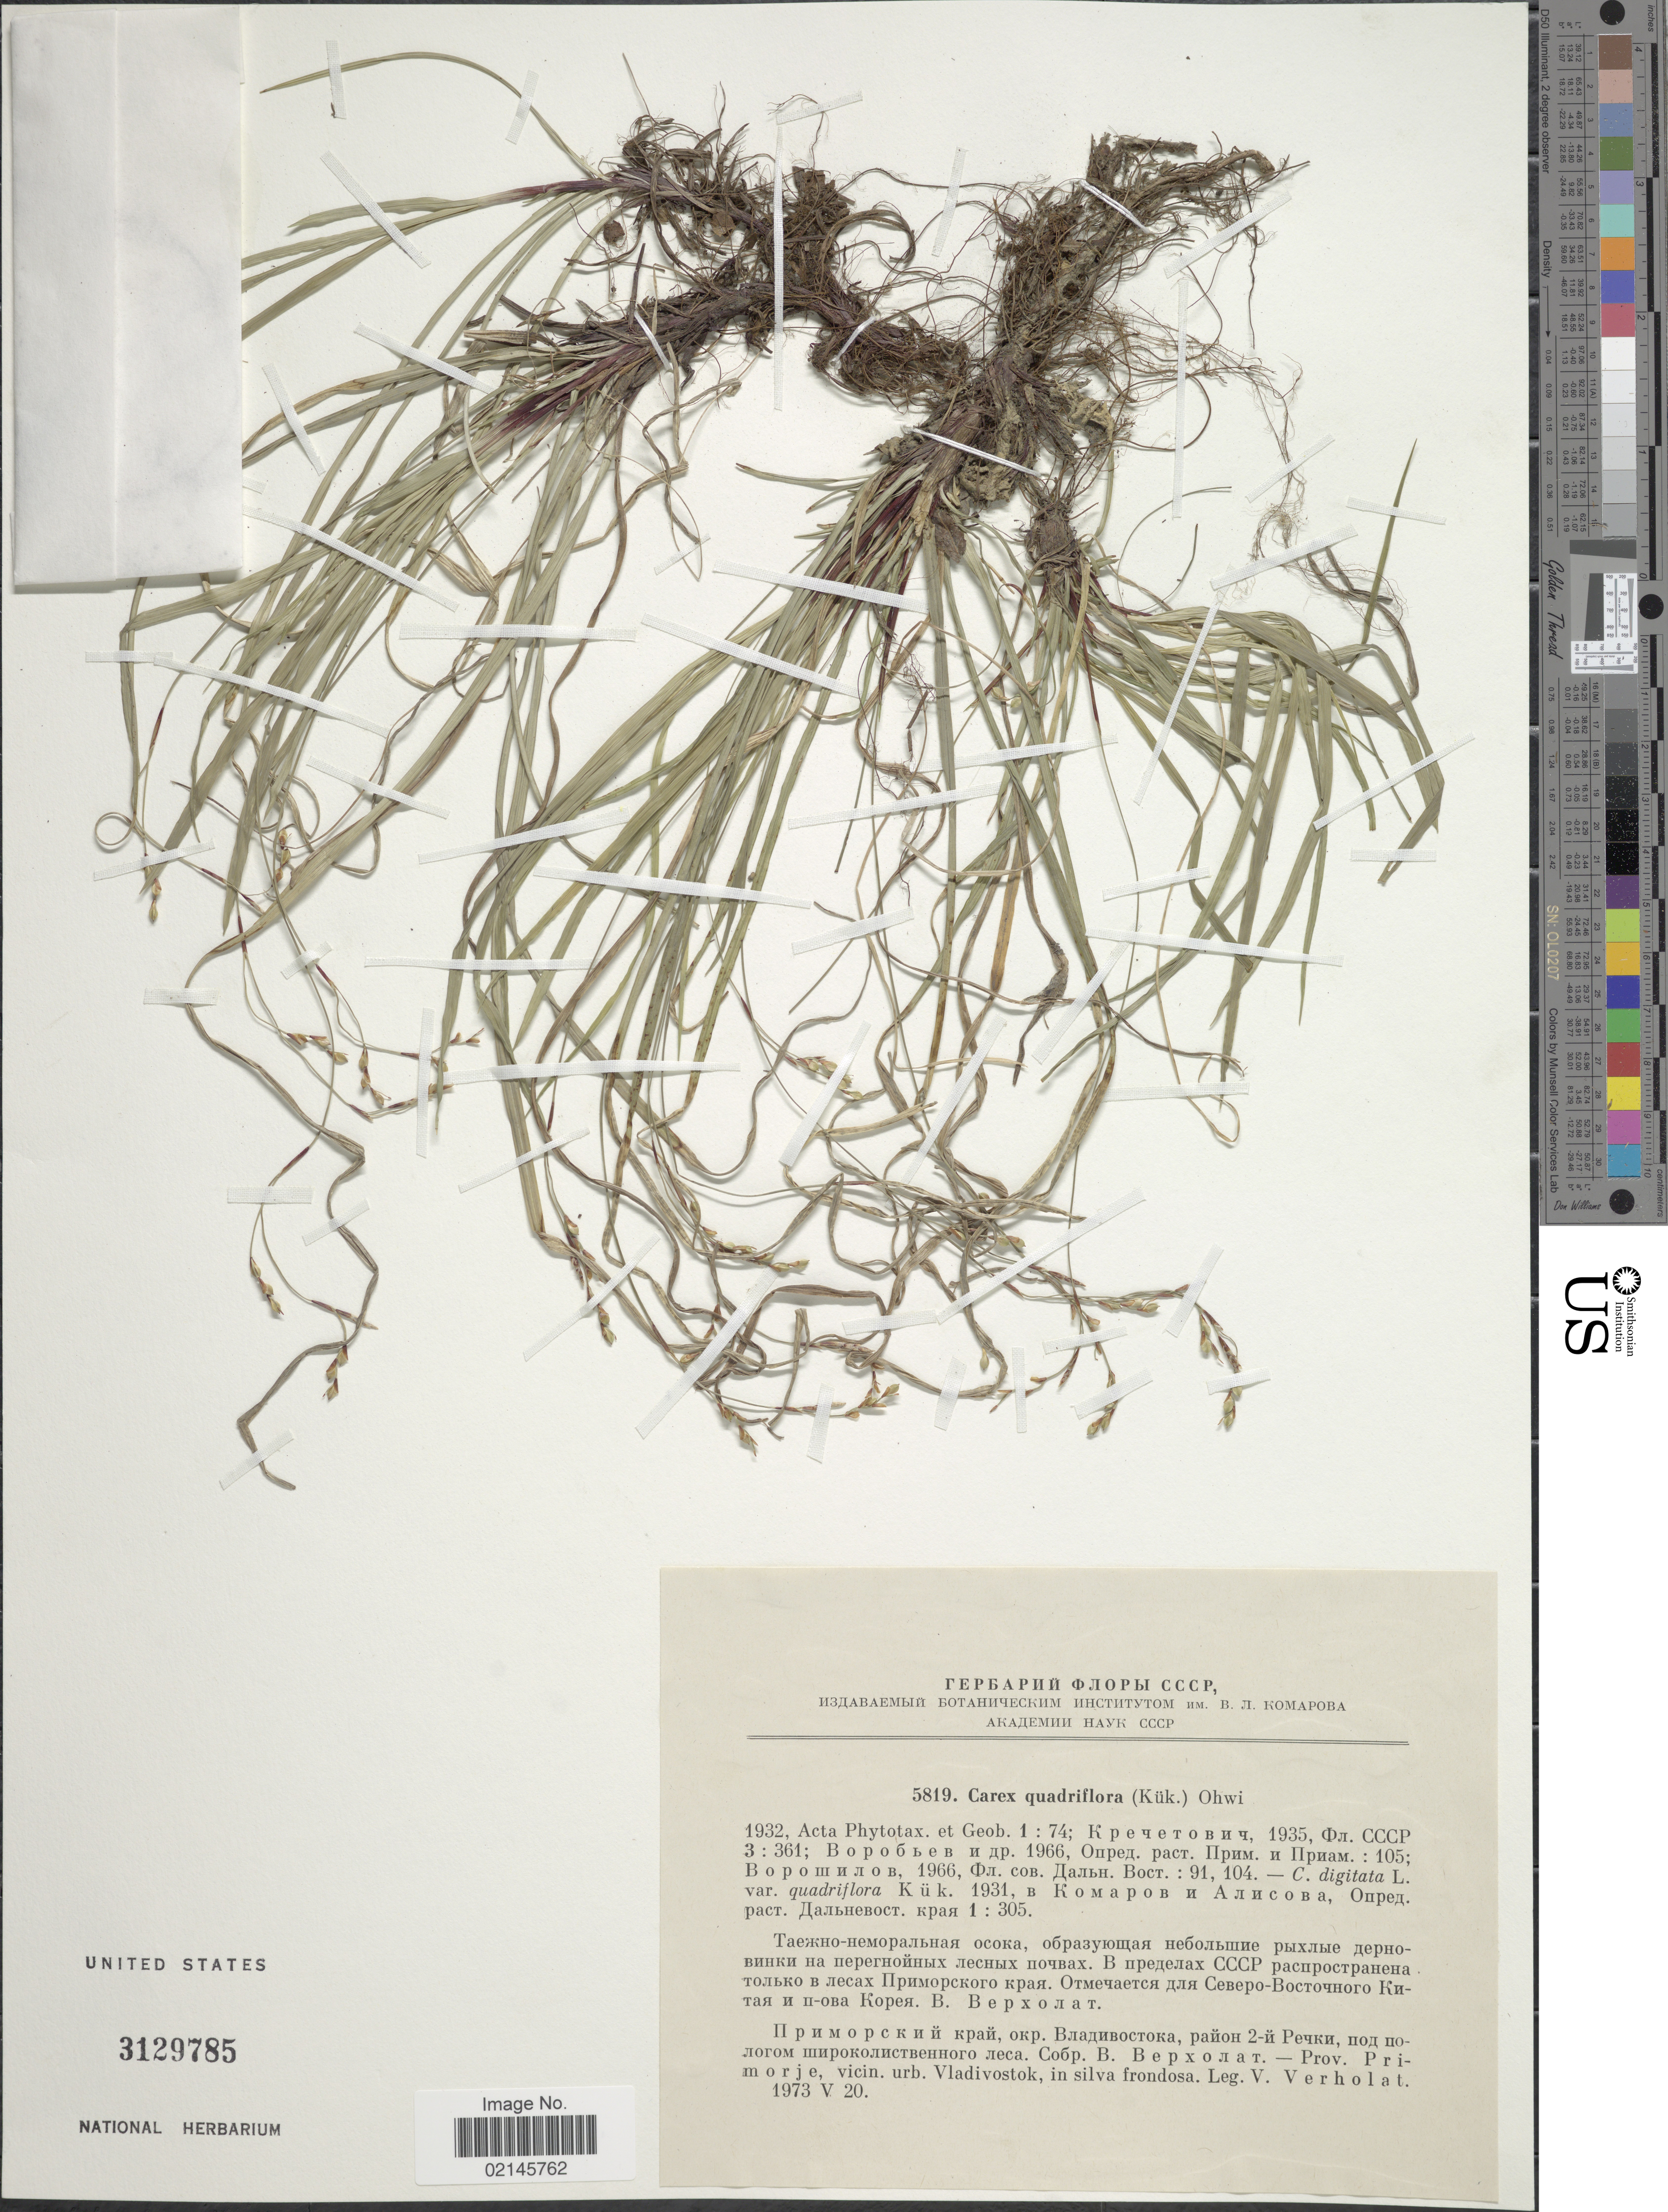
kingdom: Plantae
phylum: Tracheophyta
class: Liliopsida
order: Poales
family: Cyperaceae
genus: Carex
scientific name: Carex quadriflora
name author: (Kük.) Ohwi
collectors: V. Verholat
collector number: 5819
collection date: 1973-05-20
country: Russian Federation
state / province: Primorsky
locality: Prov. Primorje, vicin. urb. Vladivostok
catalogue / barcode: US 3129785